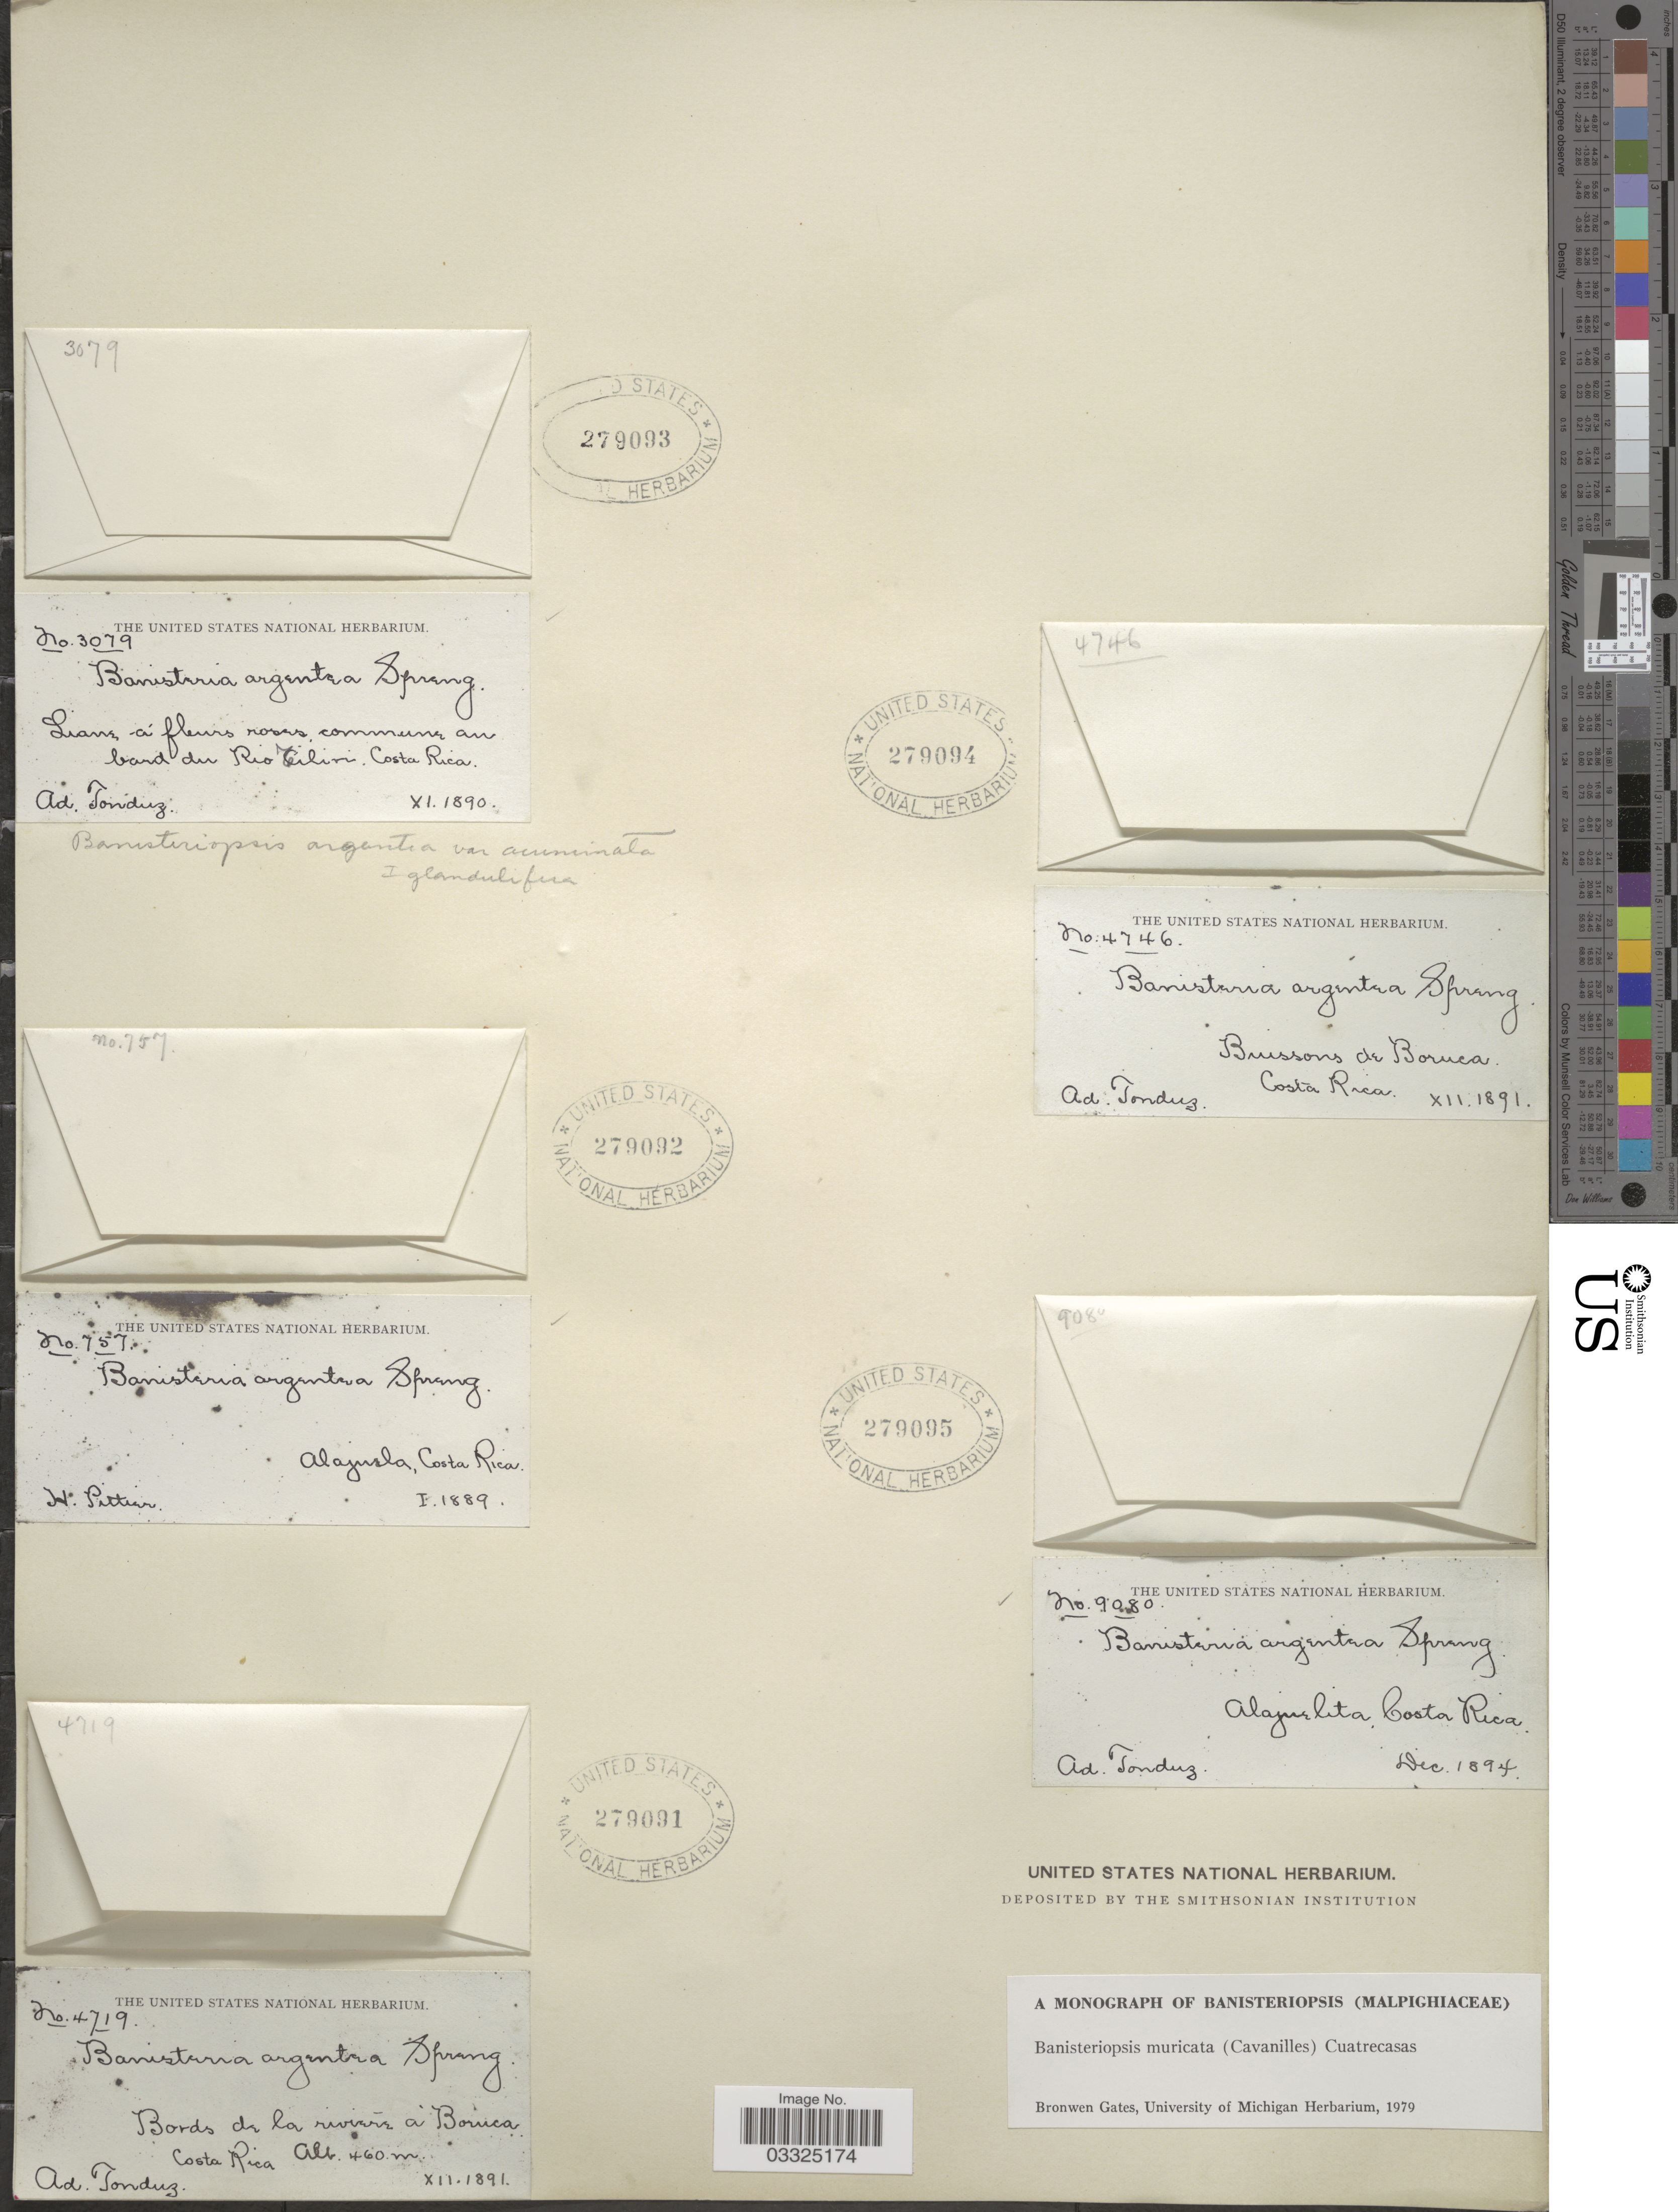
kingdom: Plantae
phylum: Tracheophyta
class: Magnoliopsida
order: Malpighiales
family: Malpighiaceae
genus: Banisteriopsis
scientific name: Banisteriopsis muricata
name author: (Cav.) Cuatrec.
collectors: H. F. Pittier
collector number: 757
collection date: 1889-01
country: Costa Rica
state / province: Alajuela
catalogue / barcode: US 279092-2